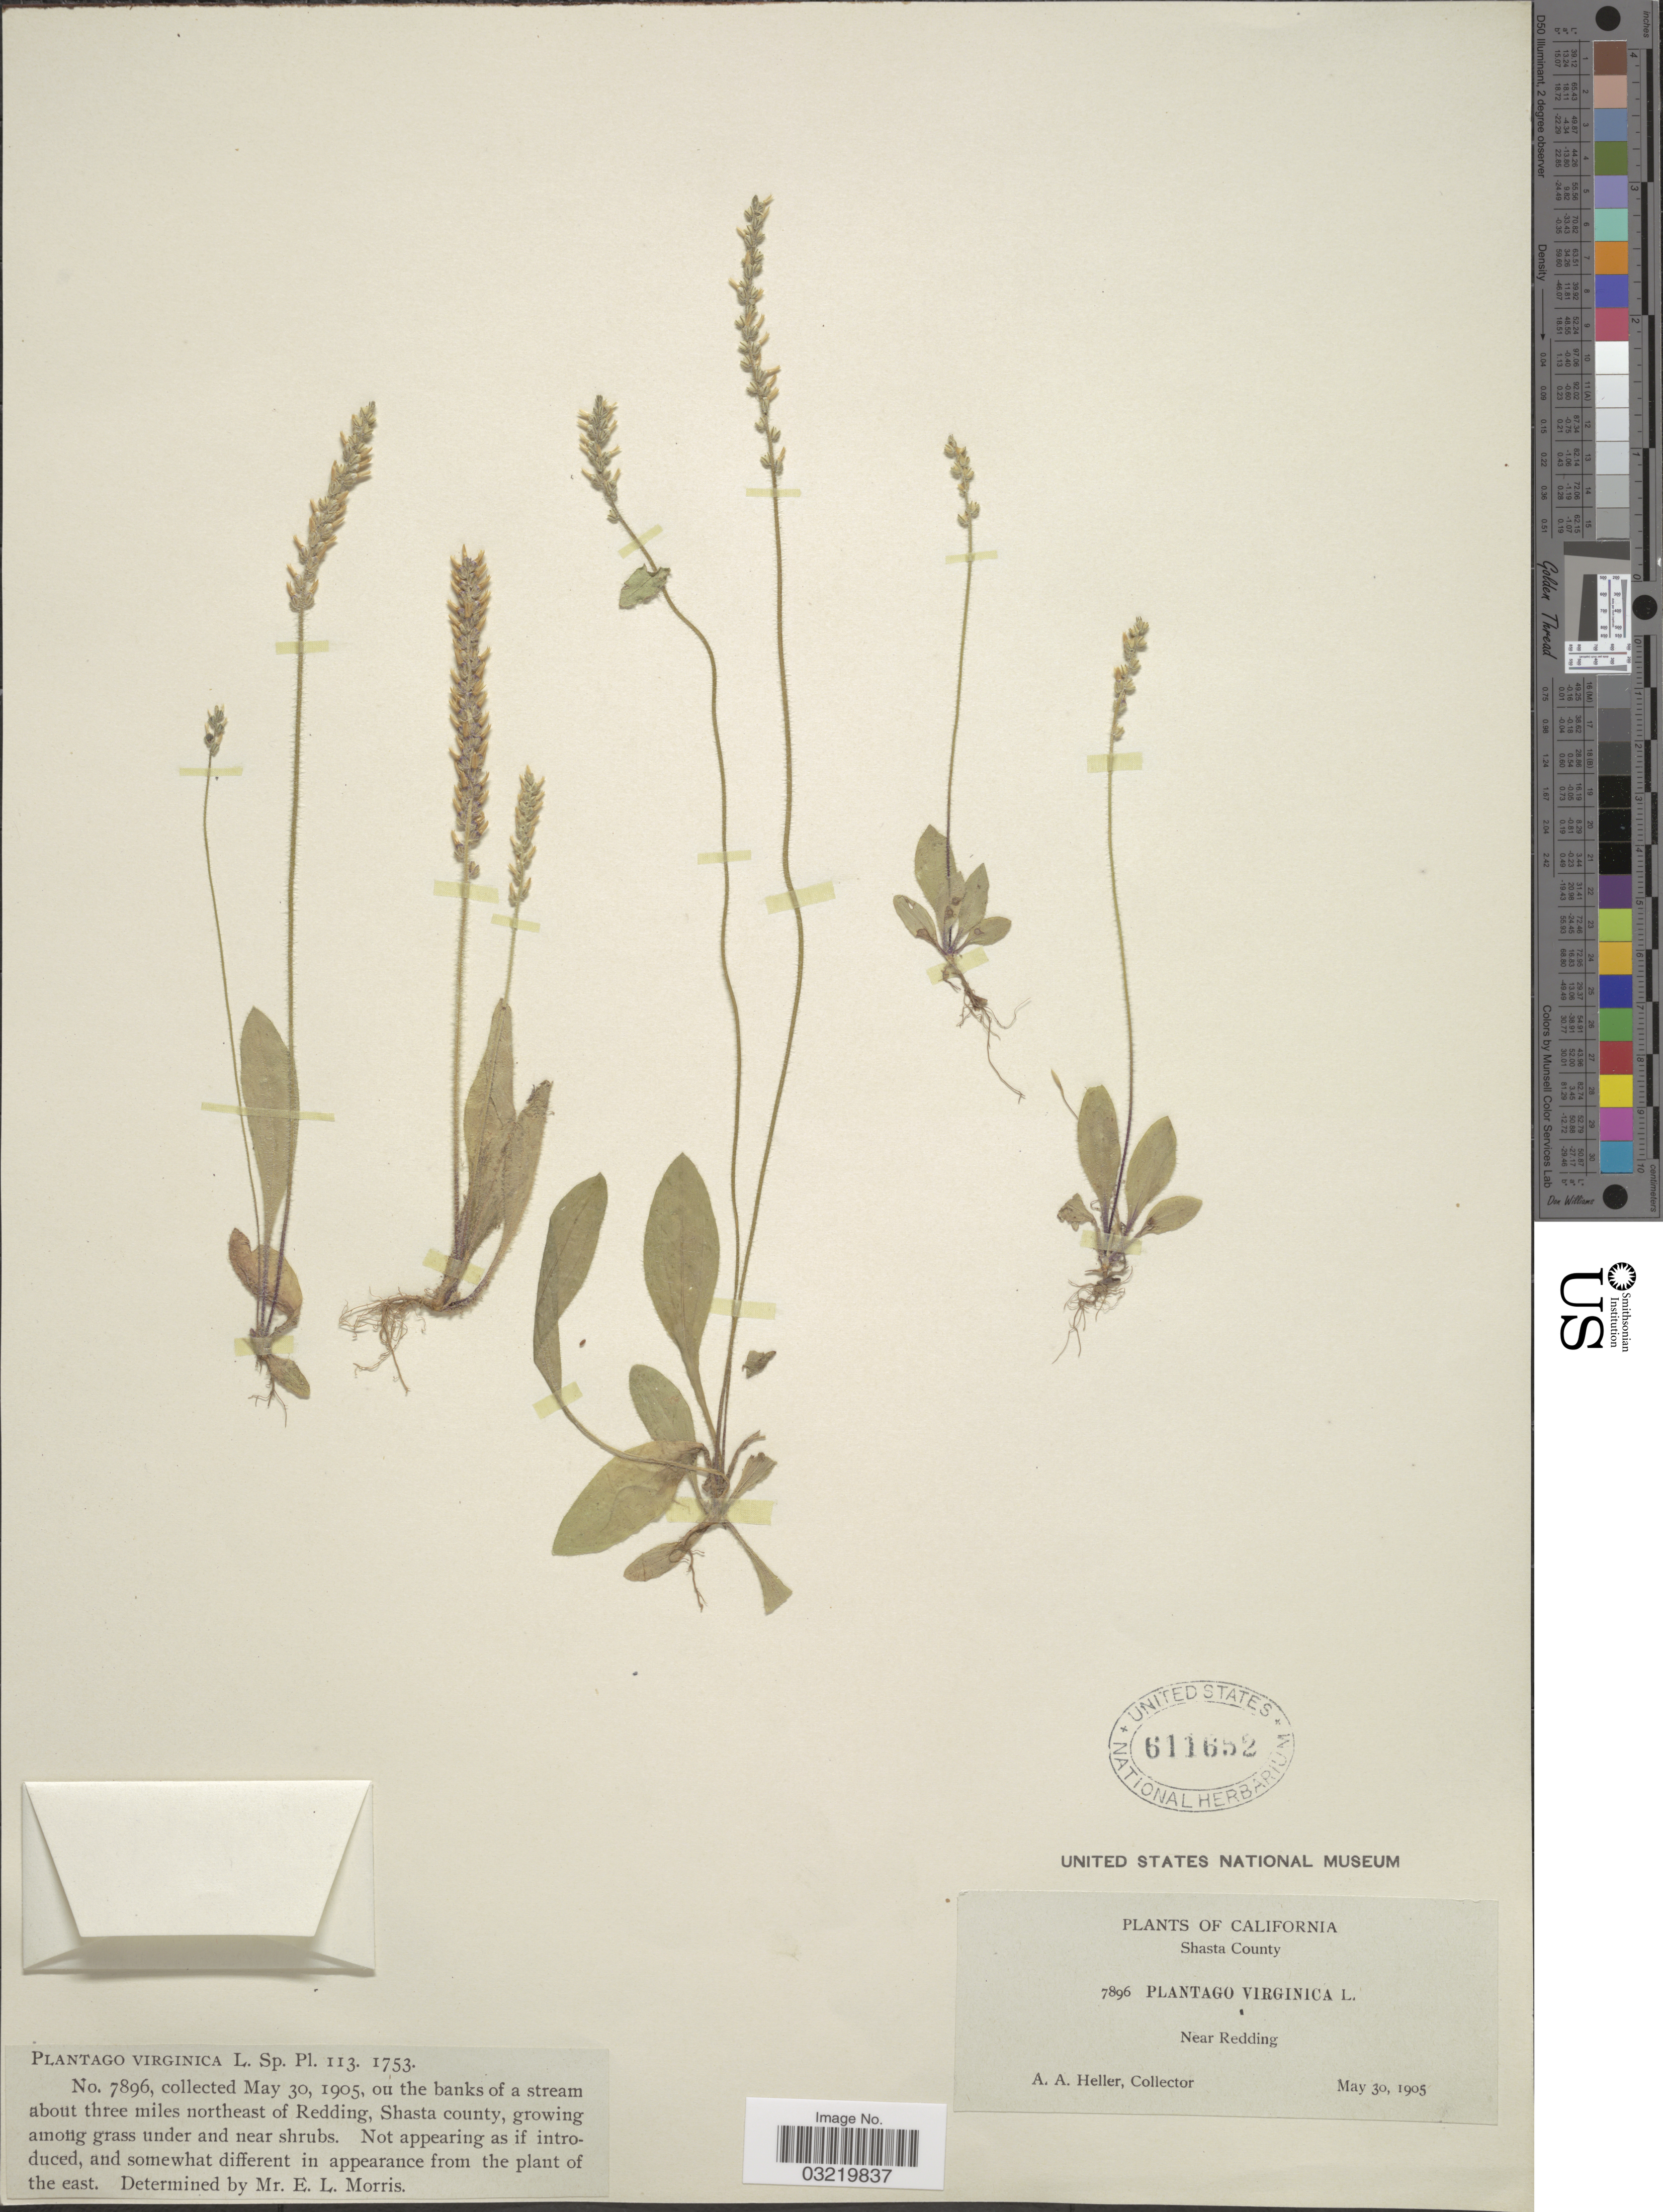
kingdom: Plantae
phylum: Tracheophyta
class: Magnoliopsida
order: Lamiales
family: Plantaginaceae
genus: Plantago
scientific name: Plantago virginica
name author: L.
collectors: A. A. Heller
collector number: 7896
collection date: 1905-05-30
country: United States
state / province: California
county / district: Shasta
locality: Shasta County, Near Redding. on the banks of a stream about three miles northeast of Redding.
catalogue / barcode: US 611652